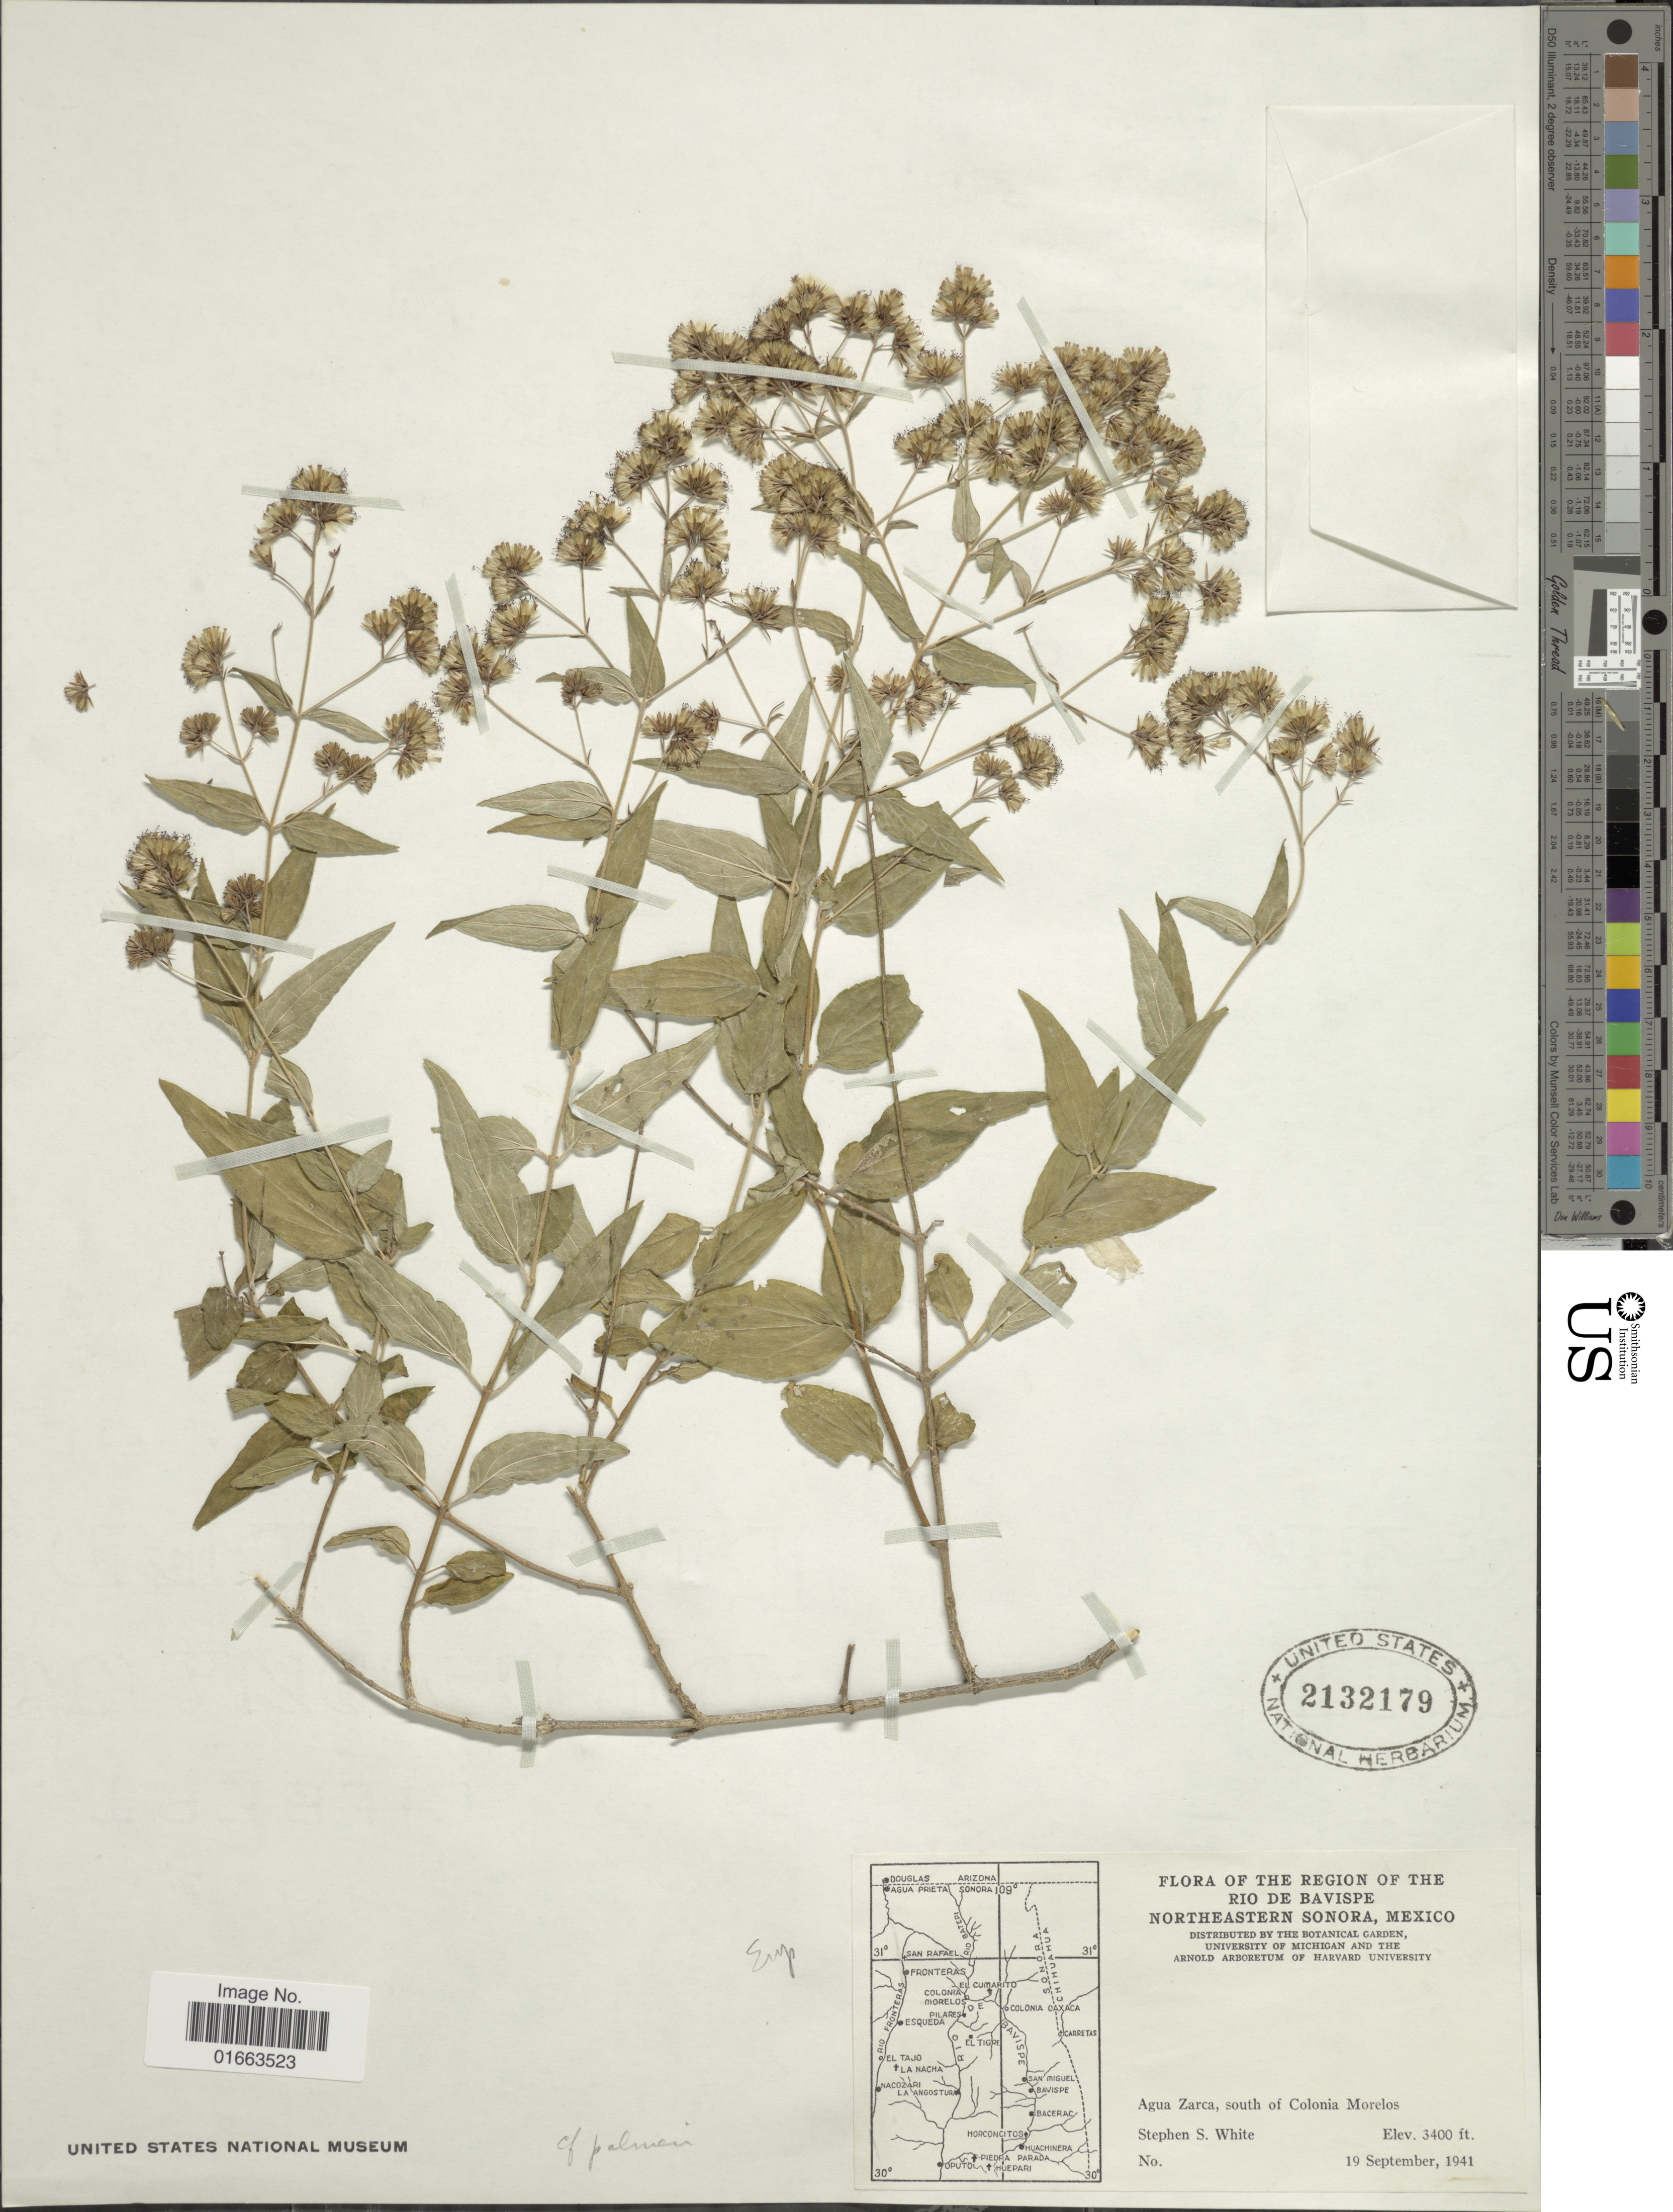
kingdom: Plantae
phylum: Tracheophyta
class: Magnoliopsida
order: Asterales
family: Asteraceae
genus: Koanophyllon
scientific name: Koanophyllon palmeri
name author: (A. Gray) R.M. King & H. Rob.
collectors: S. S. White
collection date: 1941-09-19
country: Mexico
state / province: Sonora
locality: Region of the Rio de bavispe, Northeastern Sonora, Agua Zarca, south of Colonia Morelos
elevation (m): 1036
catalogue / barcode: US 2132179